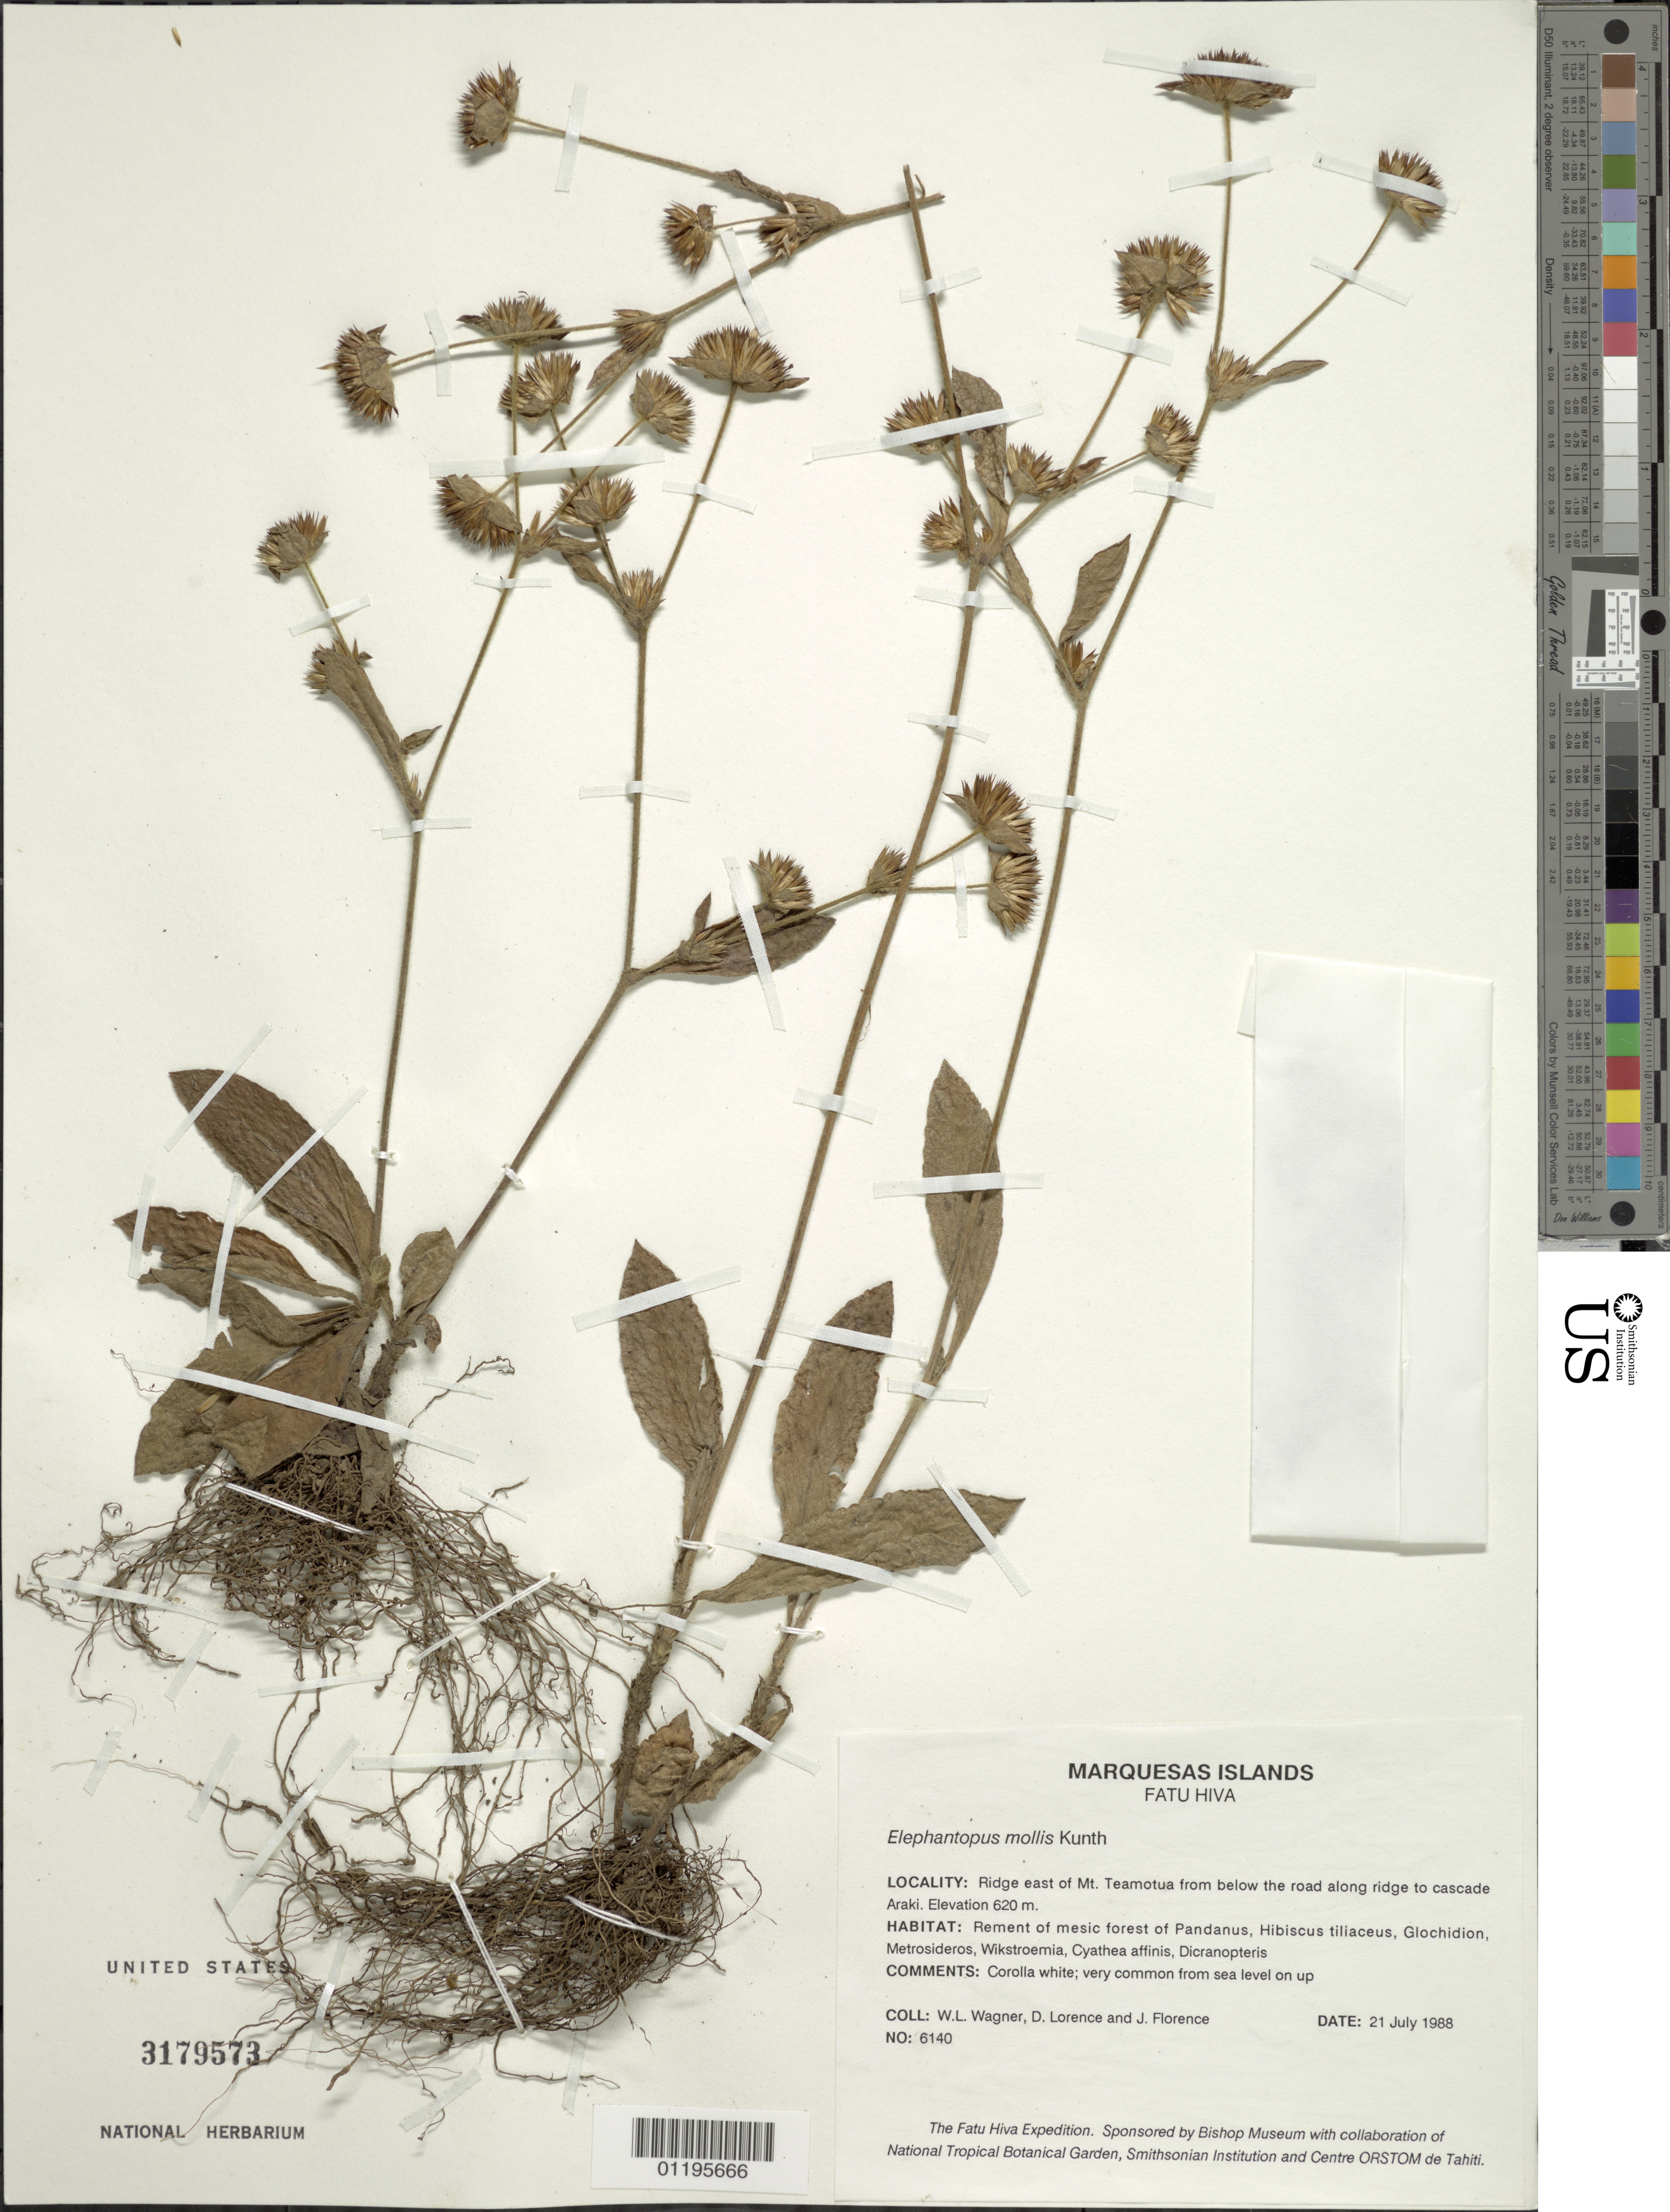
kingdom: Plantae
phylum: Tracheophyta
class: Magnoliopsida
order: Asterales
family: Asteraceae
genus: Elephantopus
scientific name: Elephantopus mollis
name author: Kunth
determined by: Florence, J.; Wagner, W. L.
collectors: W. L. Wagner, D. Lorence & J. Florence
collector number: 6140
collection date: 1988-07-21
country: French Polynesia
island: Fatu Hiva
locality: Ridge E of Mt. Teamotua from below the road along ridge to cascade Araki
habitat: Rement of mesic forest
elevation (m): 620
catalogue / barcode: US 3179573